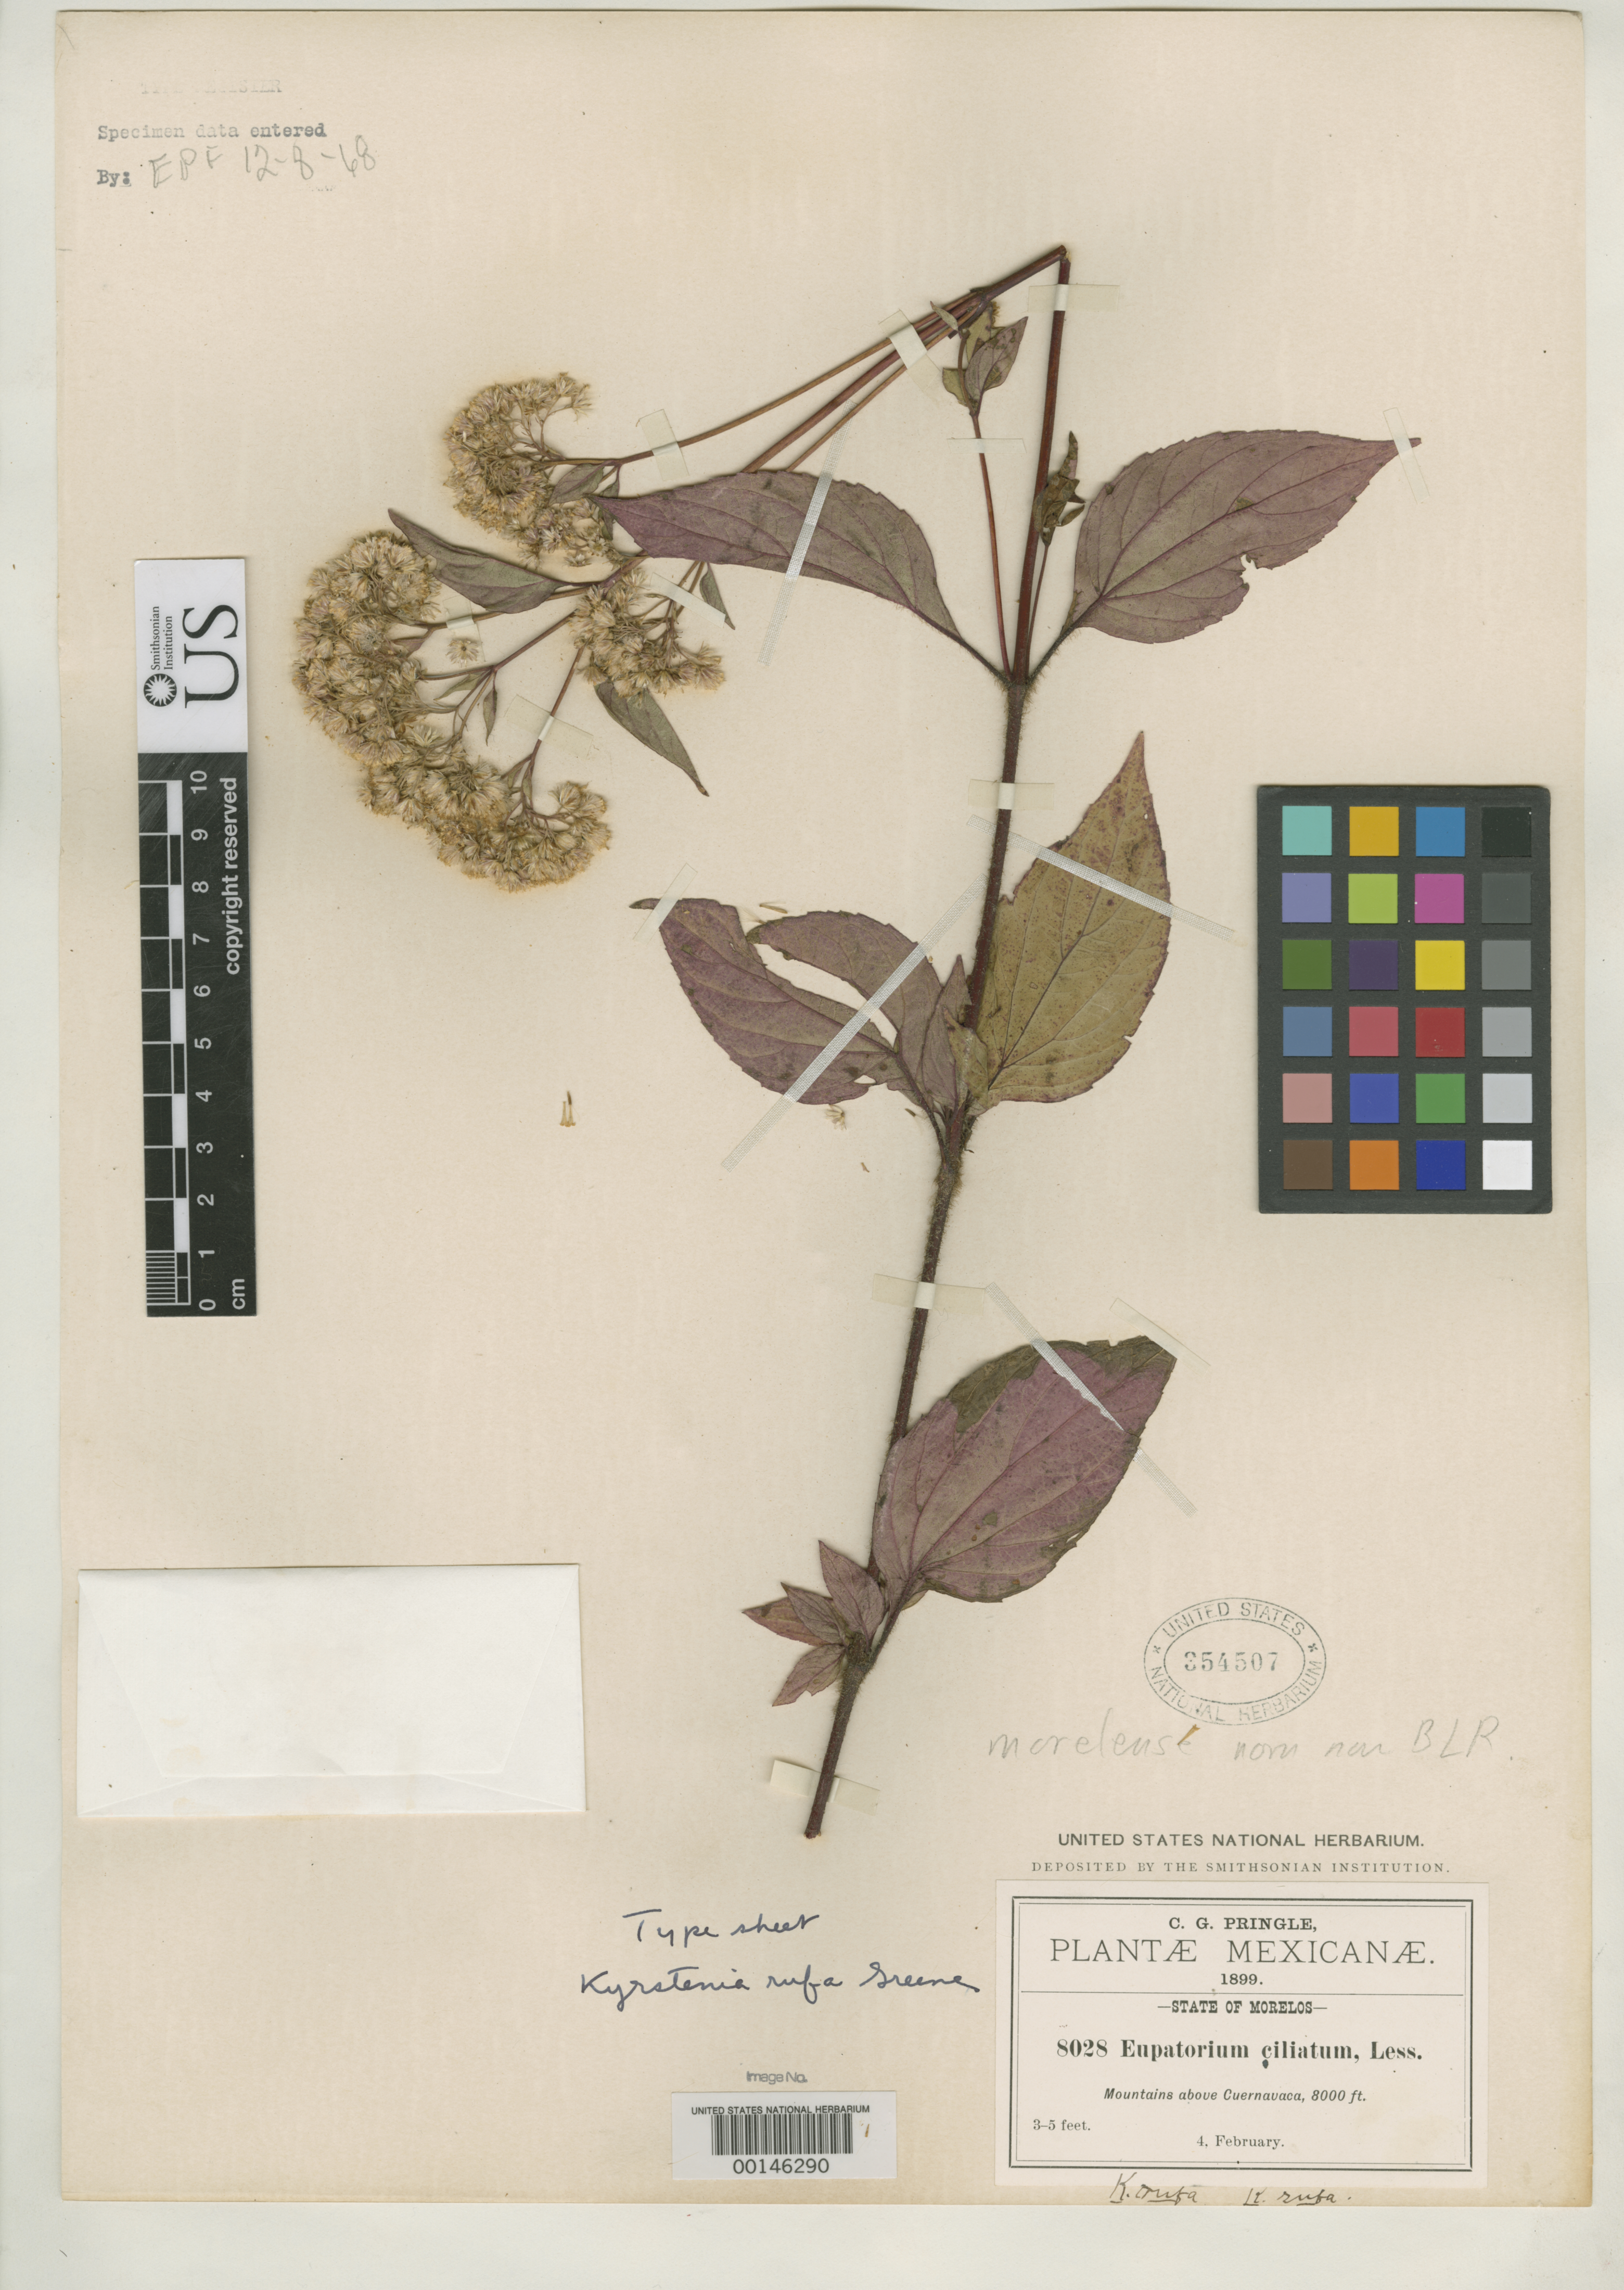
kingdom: Plantae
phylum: Tracheophyta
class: Magnoliopsida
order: Asterales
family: Asteraceae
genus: Kyrstenia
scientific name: Kyrstenia rufa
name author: Greene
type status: Isotype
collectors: C. G. Pringle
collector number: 8028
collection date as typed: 04 Feb 1899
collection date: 1899-02-04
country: Mexico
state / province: Morelos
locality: Above Cuernavaca.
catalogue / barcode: US 354507